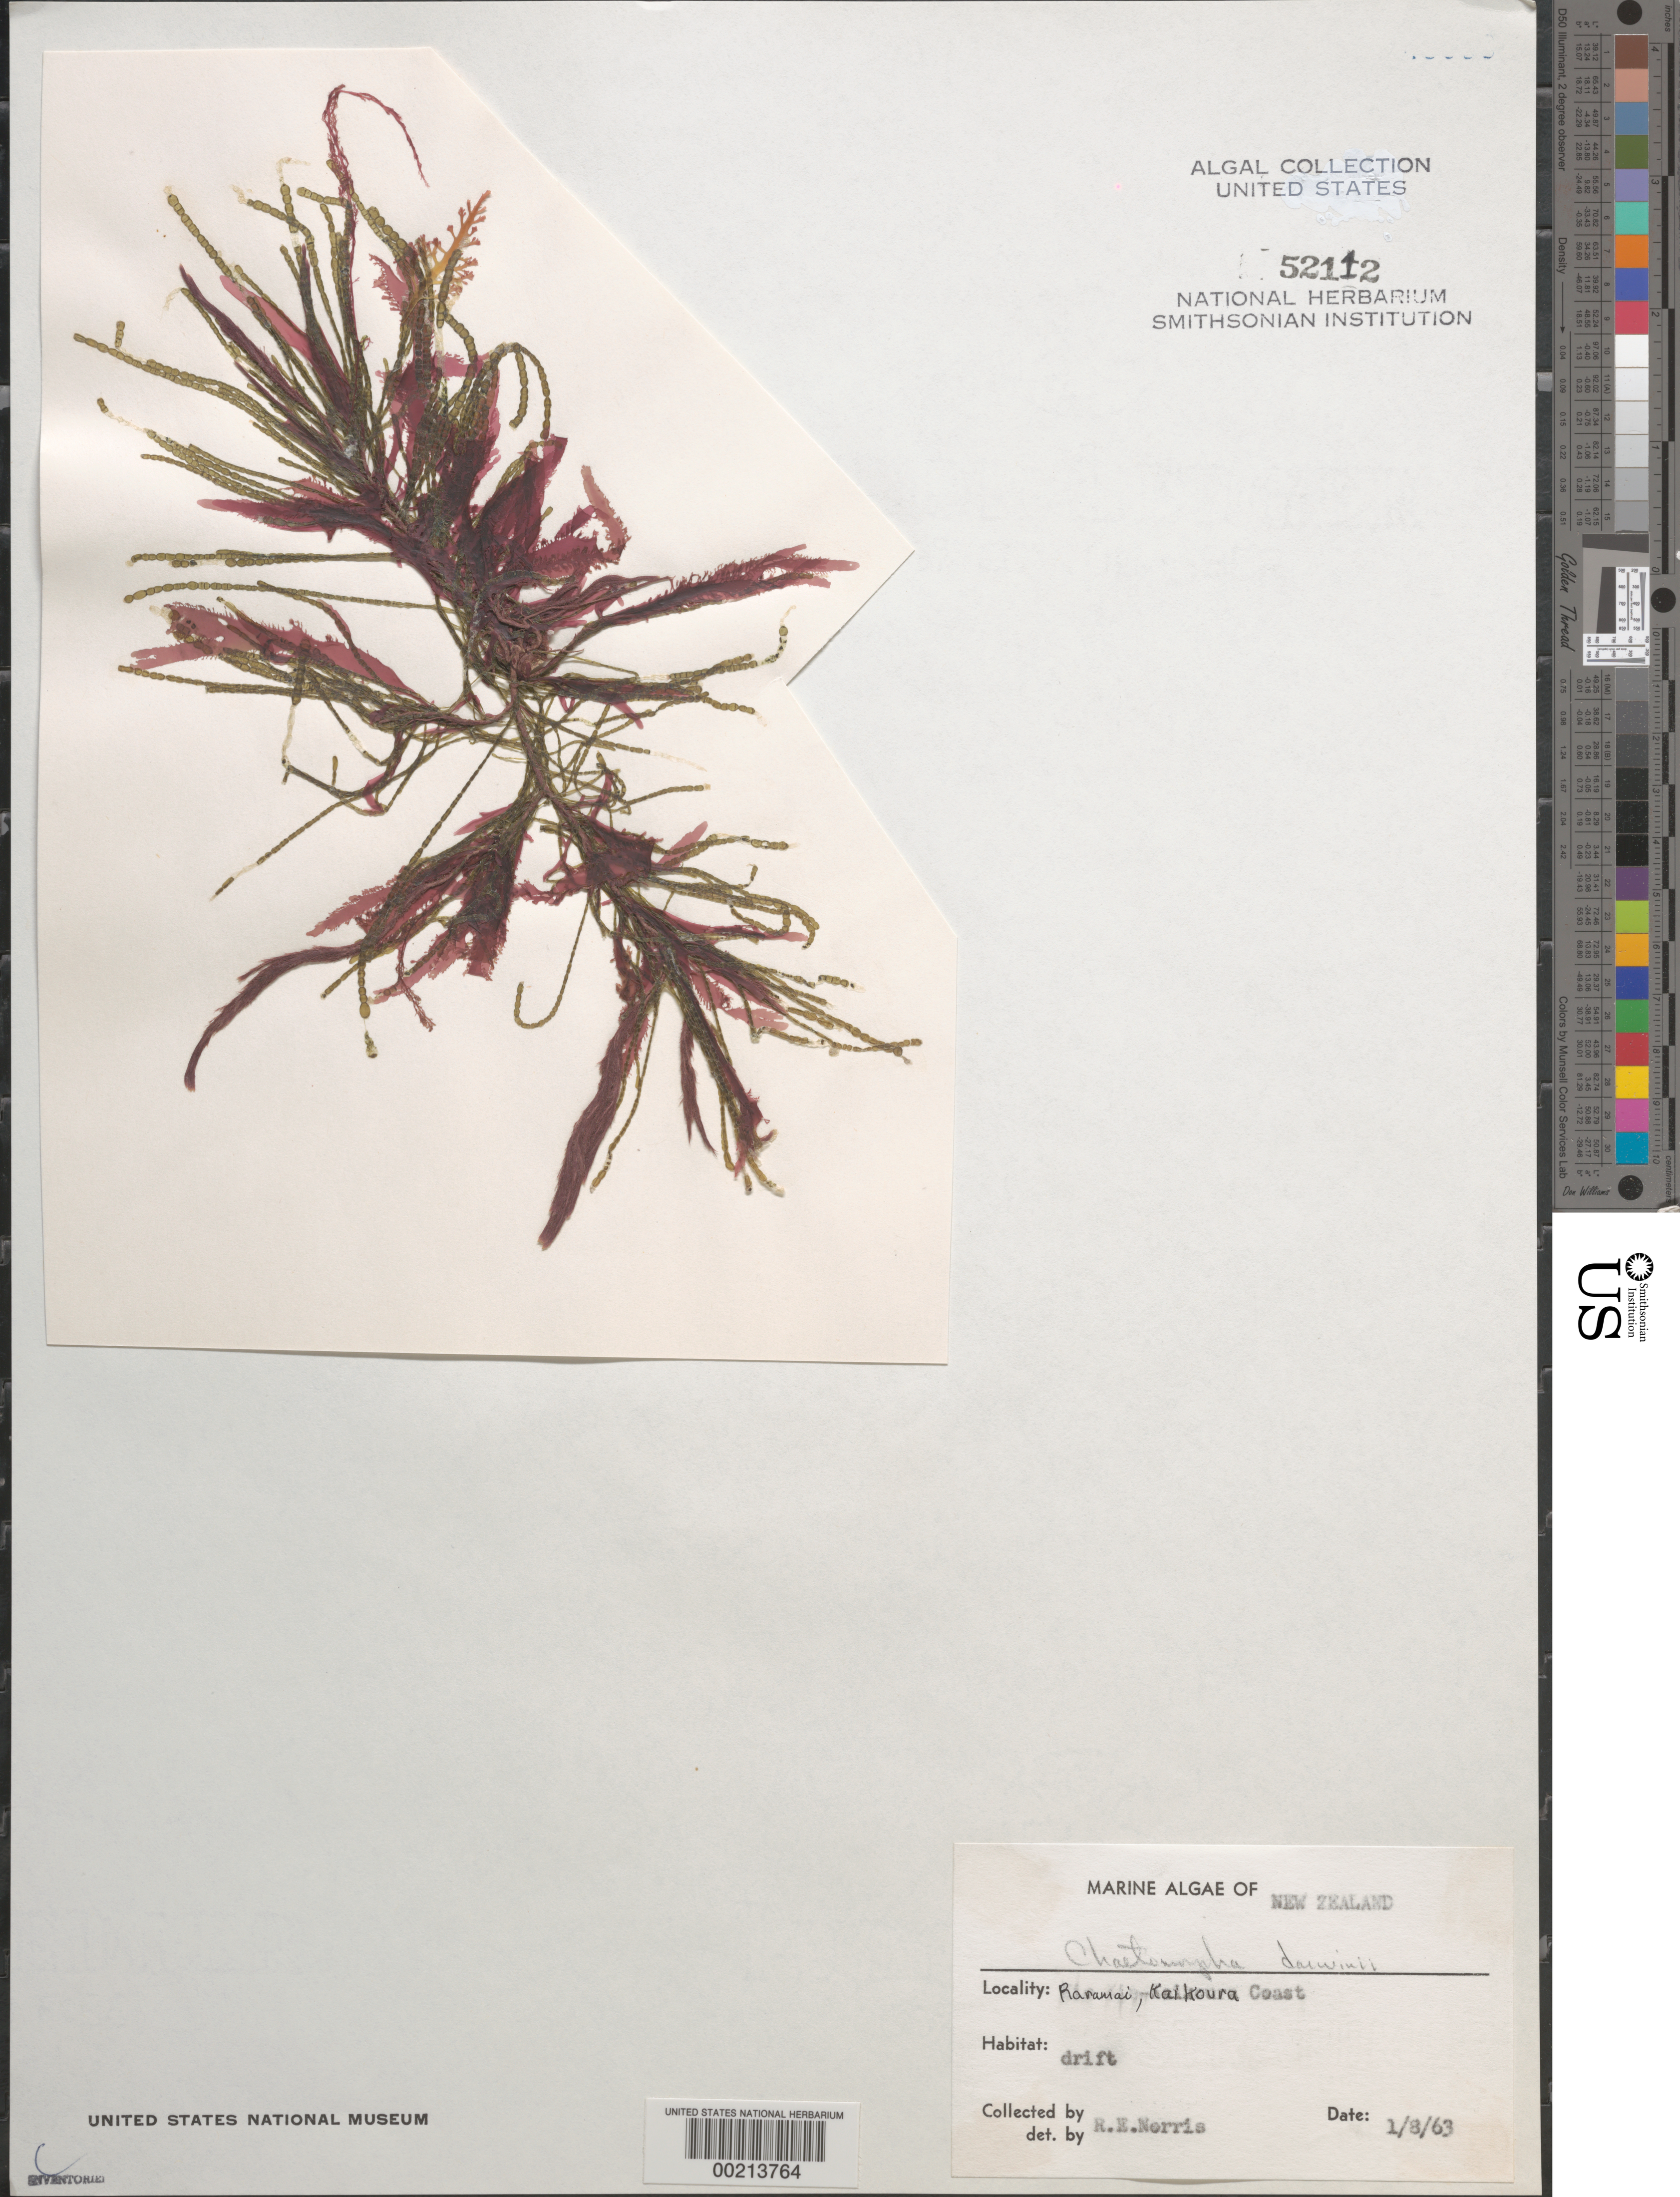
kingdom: Plantae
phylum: Chlorophyta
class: Ulvophyceae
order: Cladophorales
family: Cladophoraceae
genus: Chaetomorpha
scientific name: Chaetomorpha coliformis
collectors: R. E. Norris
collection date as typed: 08 Jan 1963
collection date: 1963-01-08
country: New Zealand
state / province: Canterbury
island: South Island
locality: Kaikoura coast, Raramai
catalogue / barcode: US 52112